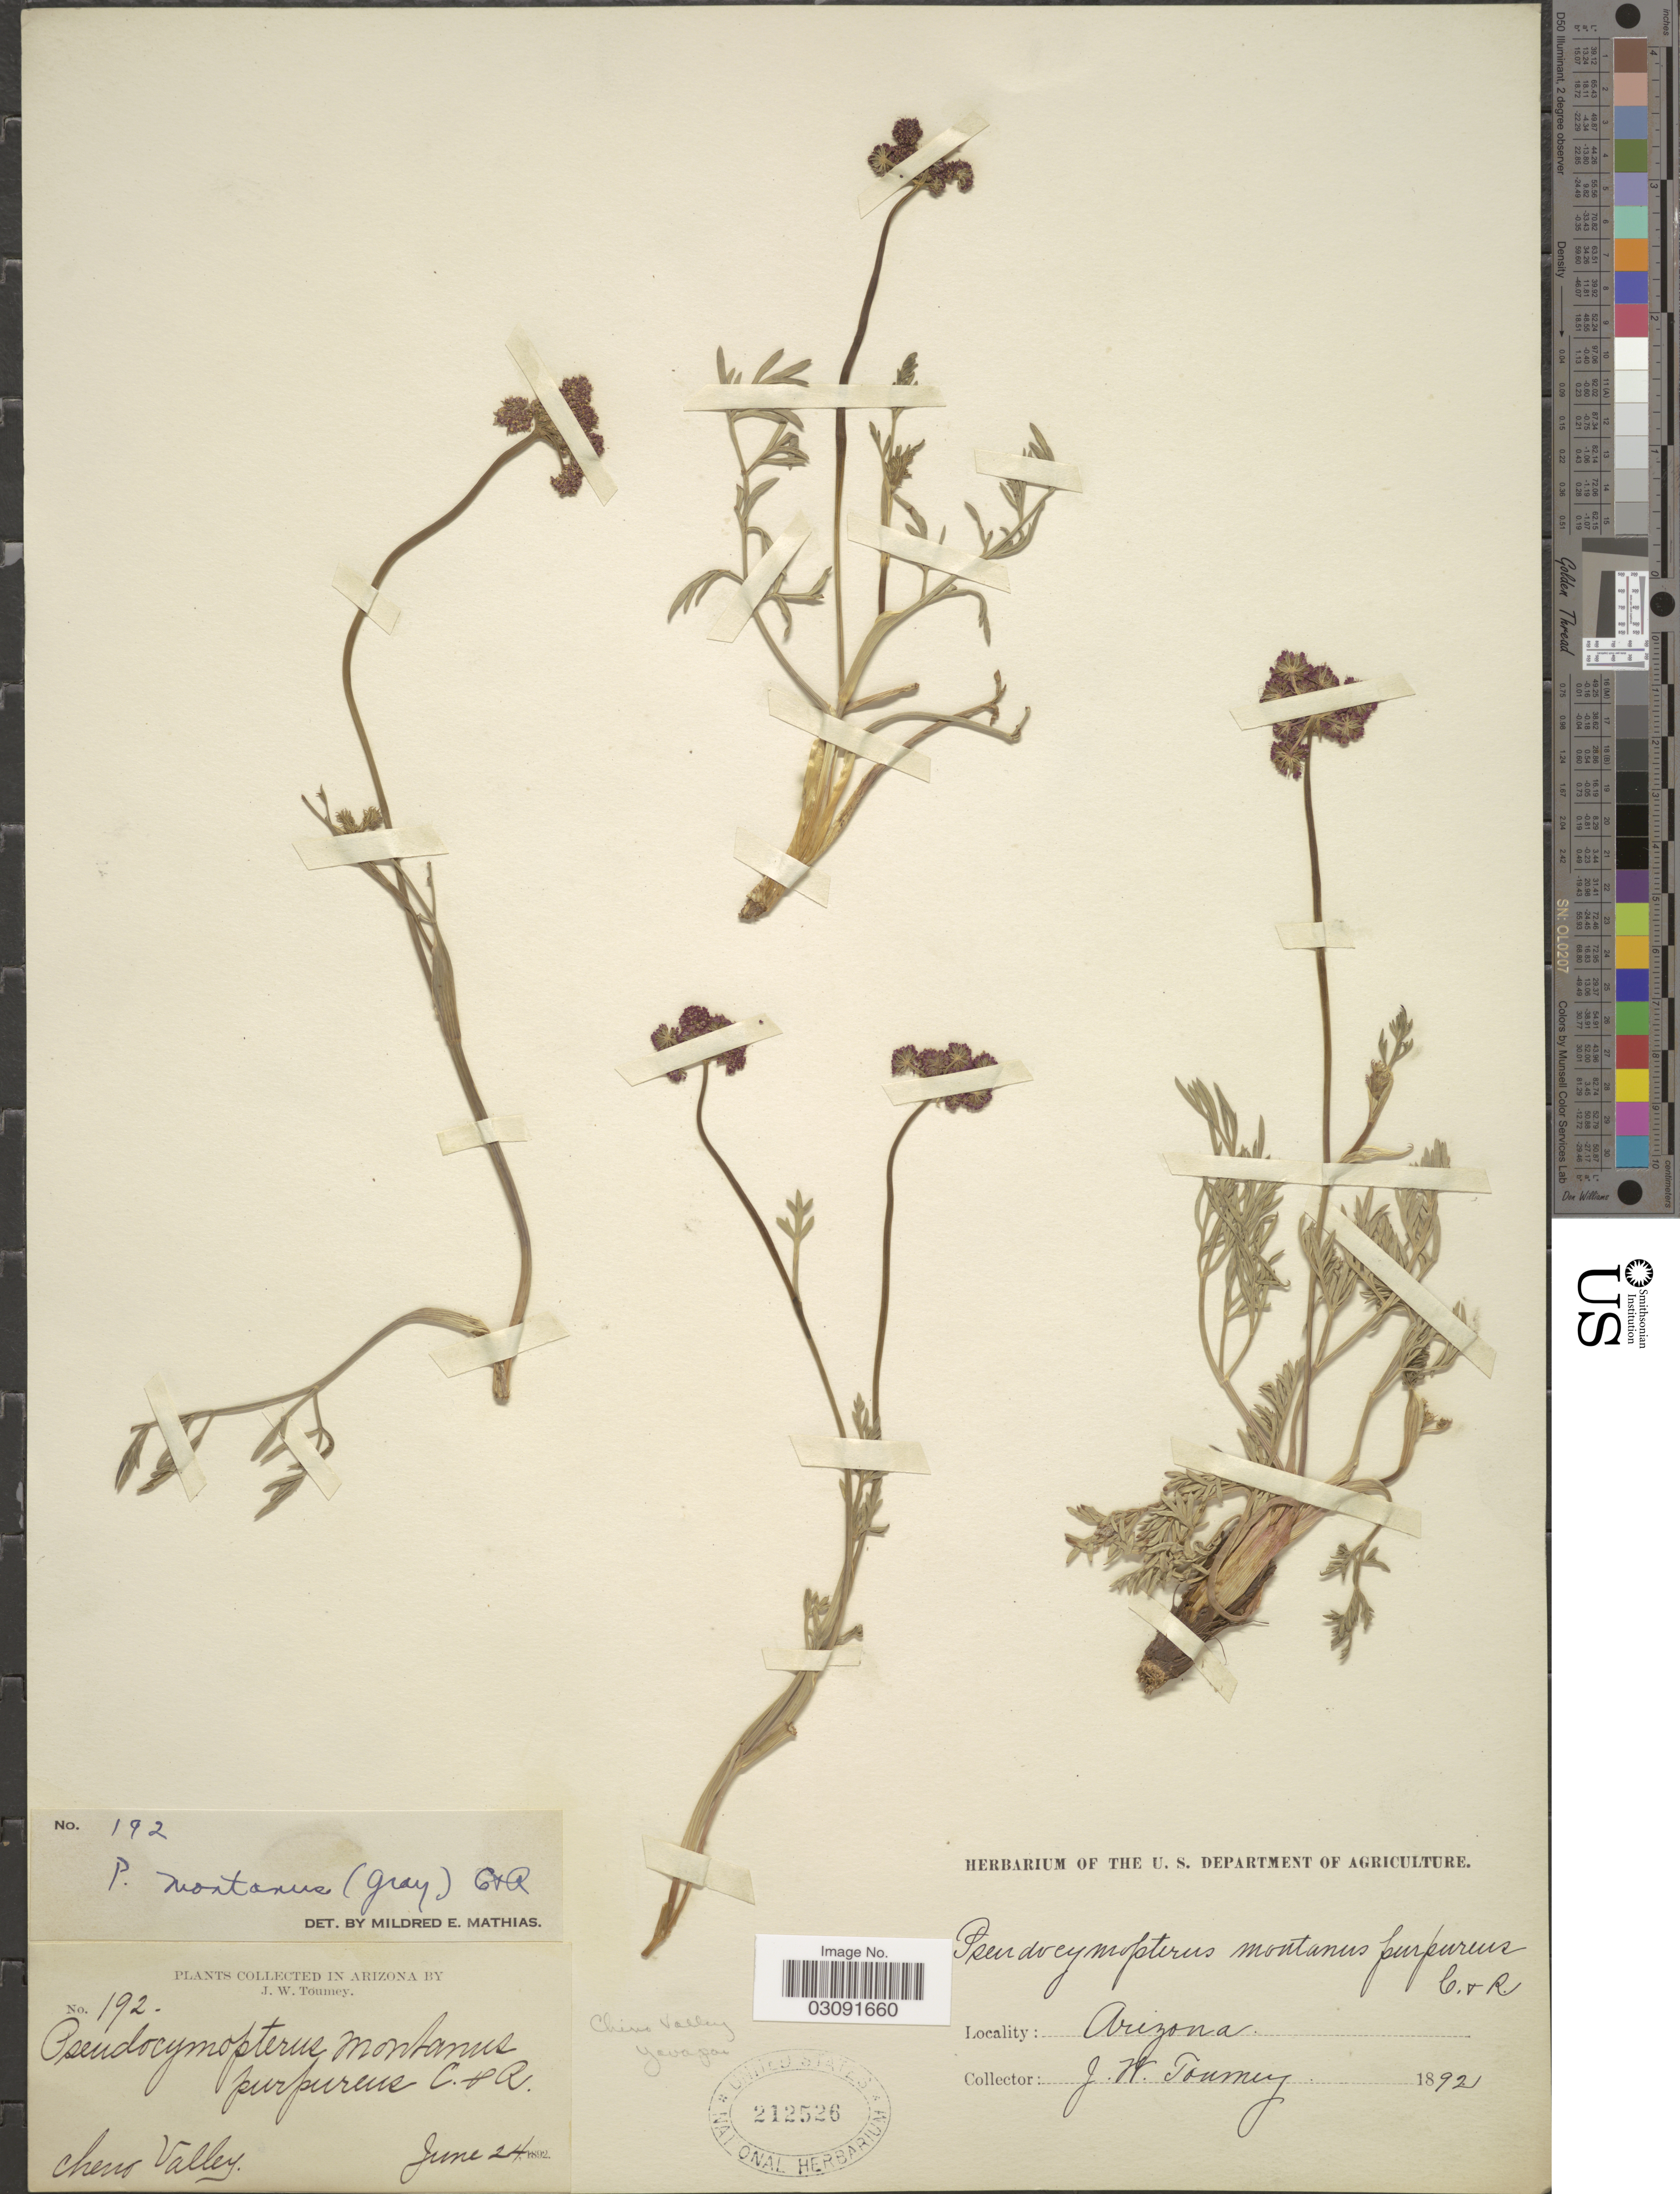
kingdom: Plantae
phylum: Tracheophyta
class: Magnoliopsida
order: Apiales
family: Apiaceae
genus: Pseudocymopterus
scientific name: Pseudocymopterus montanus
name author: (A. Gray) J.M. Coult. & Rose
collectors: J. W. Toumey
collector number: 192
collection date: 1892-06-24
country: United States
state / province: Arizona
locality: Chino Valley, Yavapai.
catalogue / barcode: US 212526